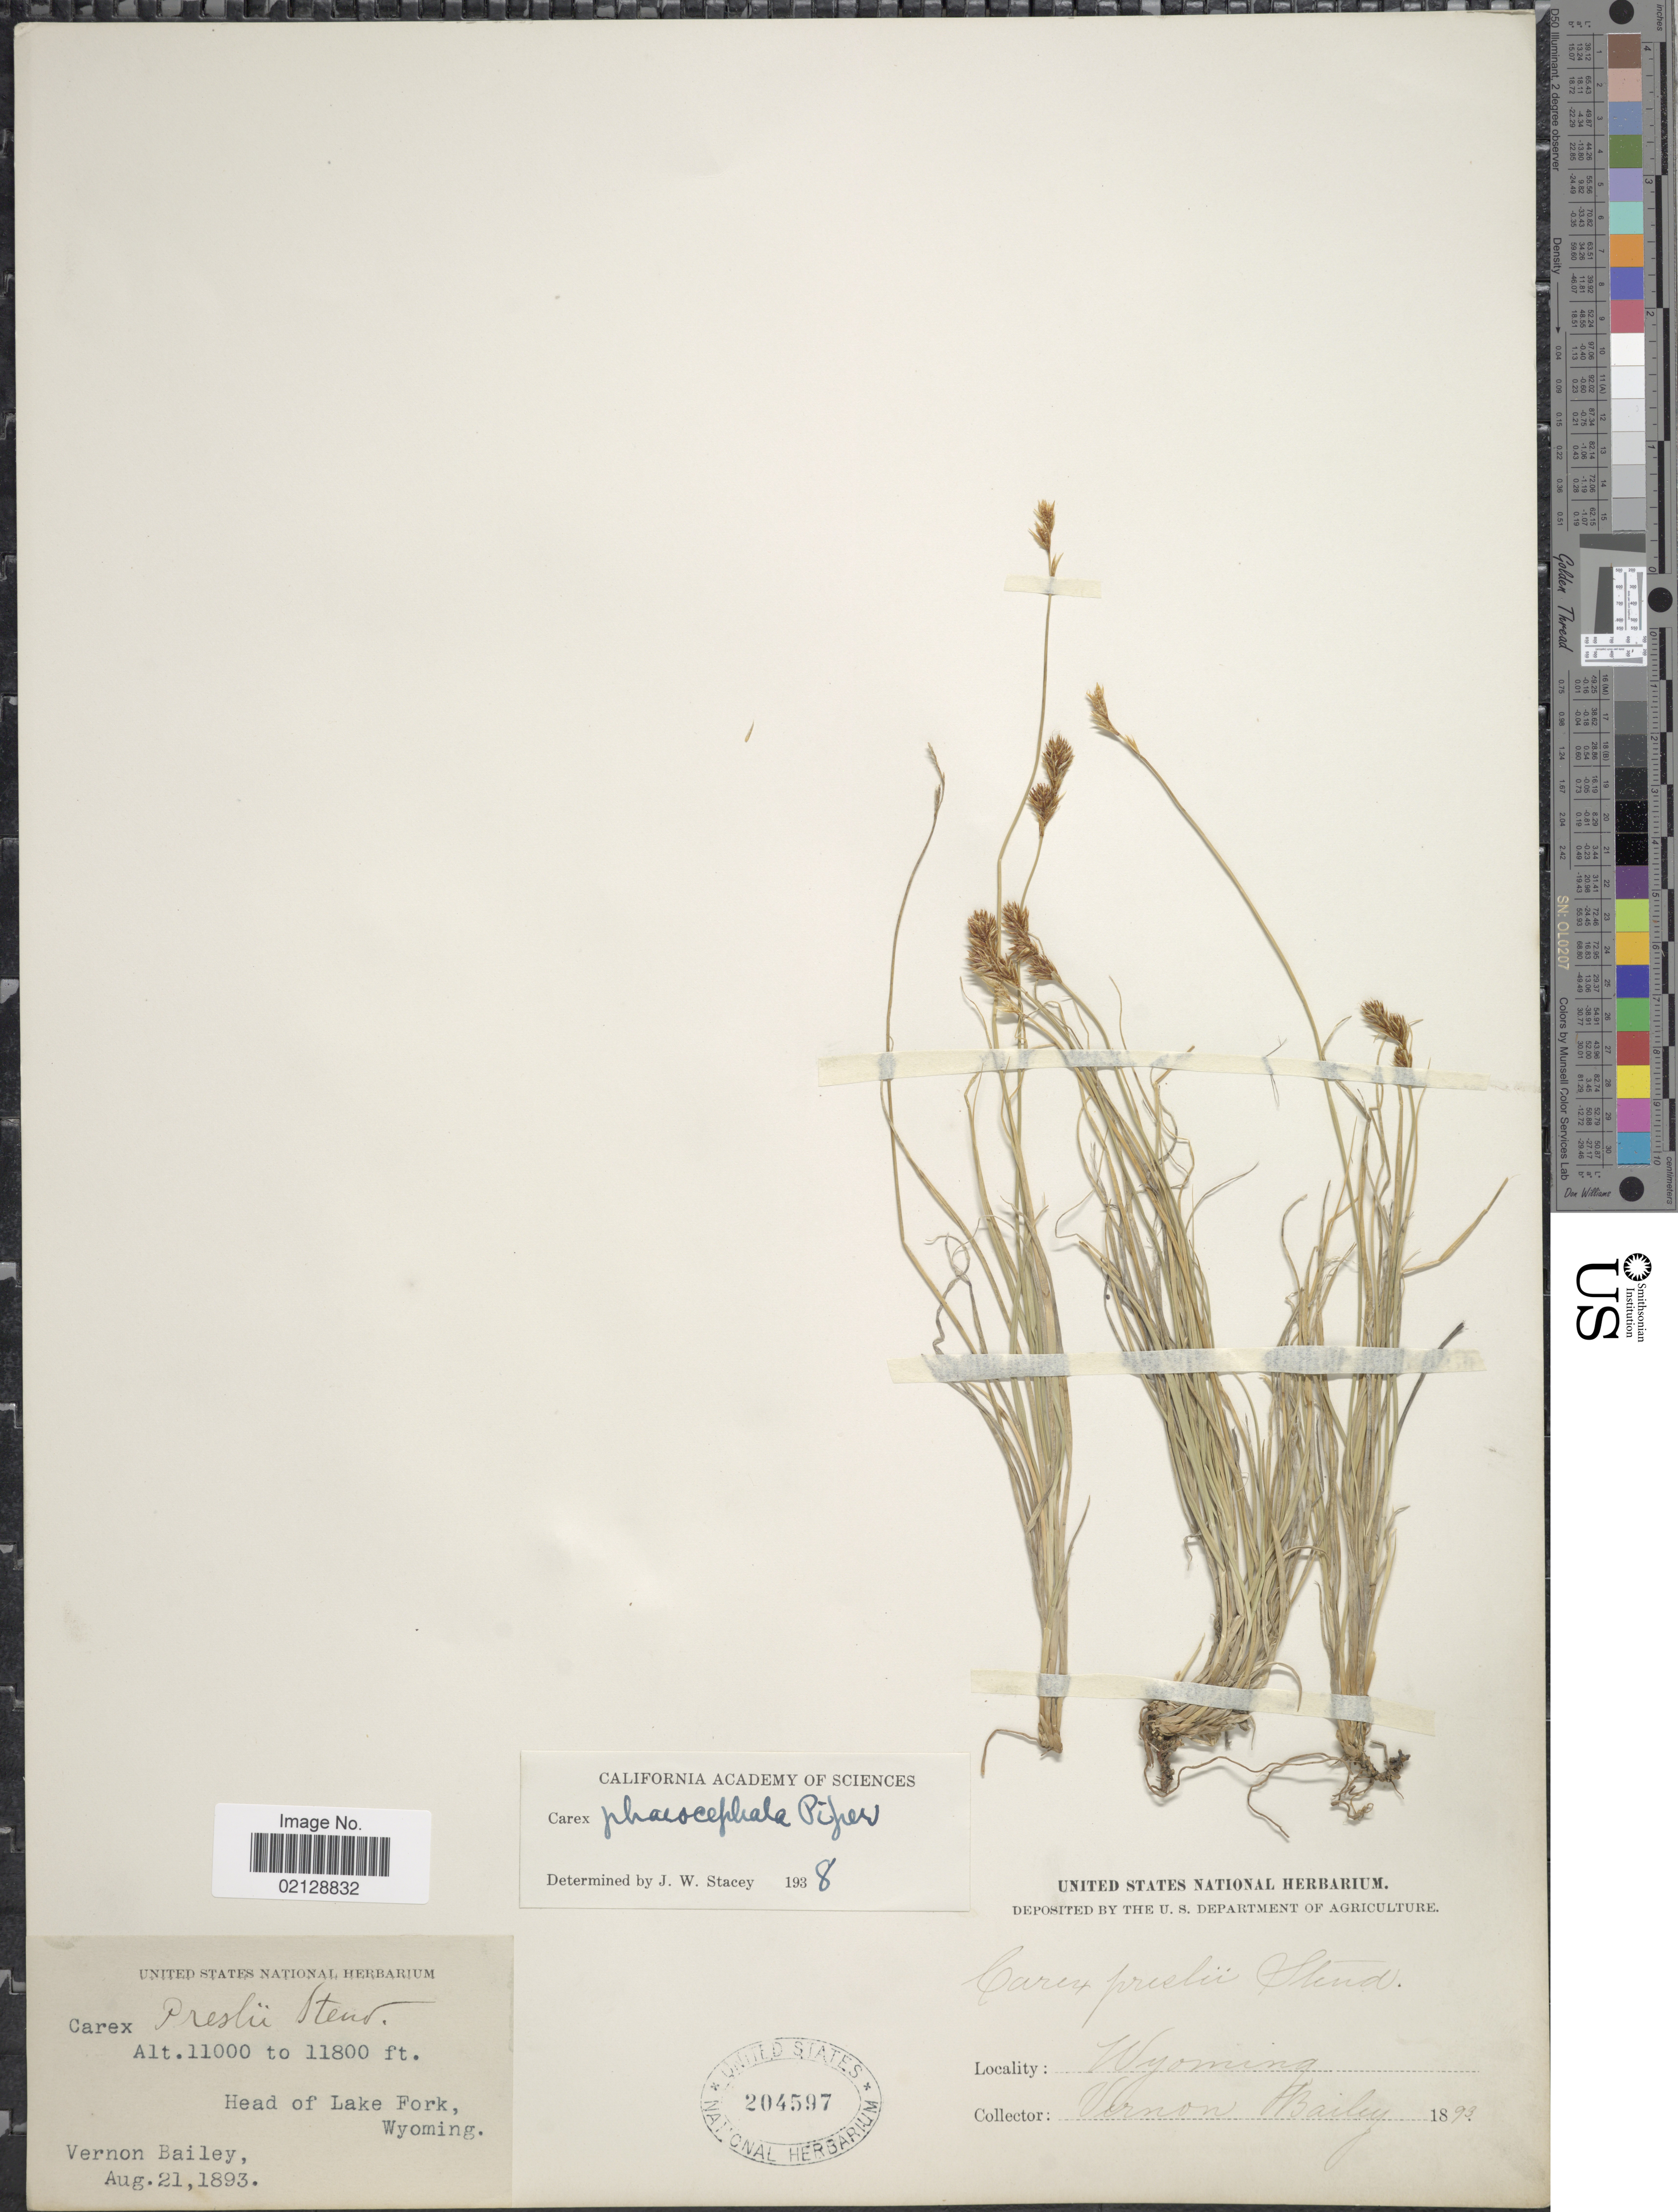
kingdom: Plantae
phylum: Tracheophyta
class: Liliopsida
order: Poales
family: Cyperaceae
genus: Carex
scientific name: Carex phaeocephala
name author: Piper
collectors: V. O. Bailey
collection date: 1893-08-21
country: United States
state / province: Wyoming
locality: Head of Lake Fork, Wyoming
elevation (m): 3353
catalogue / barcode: US 204597